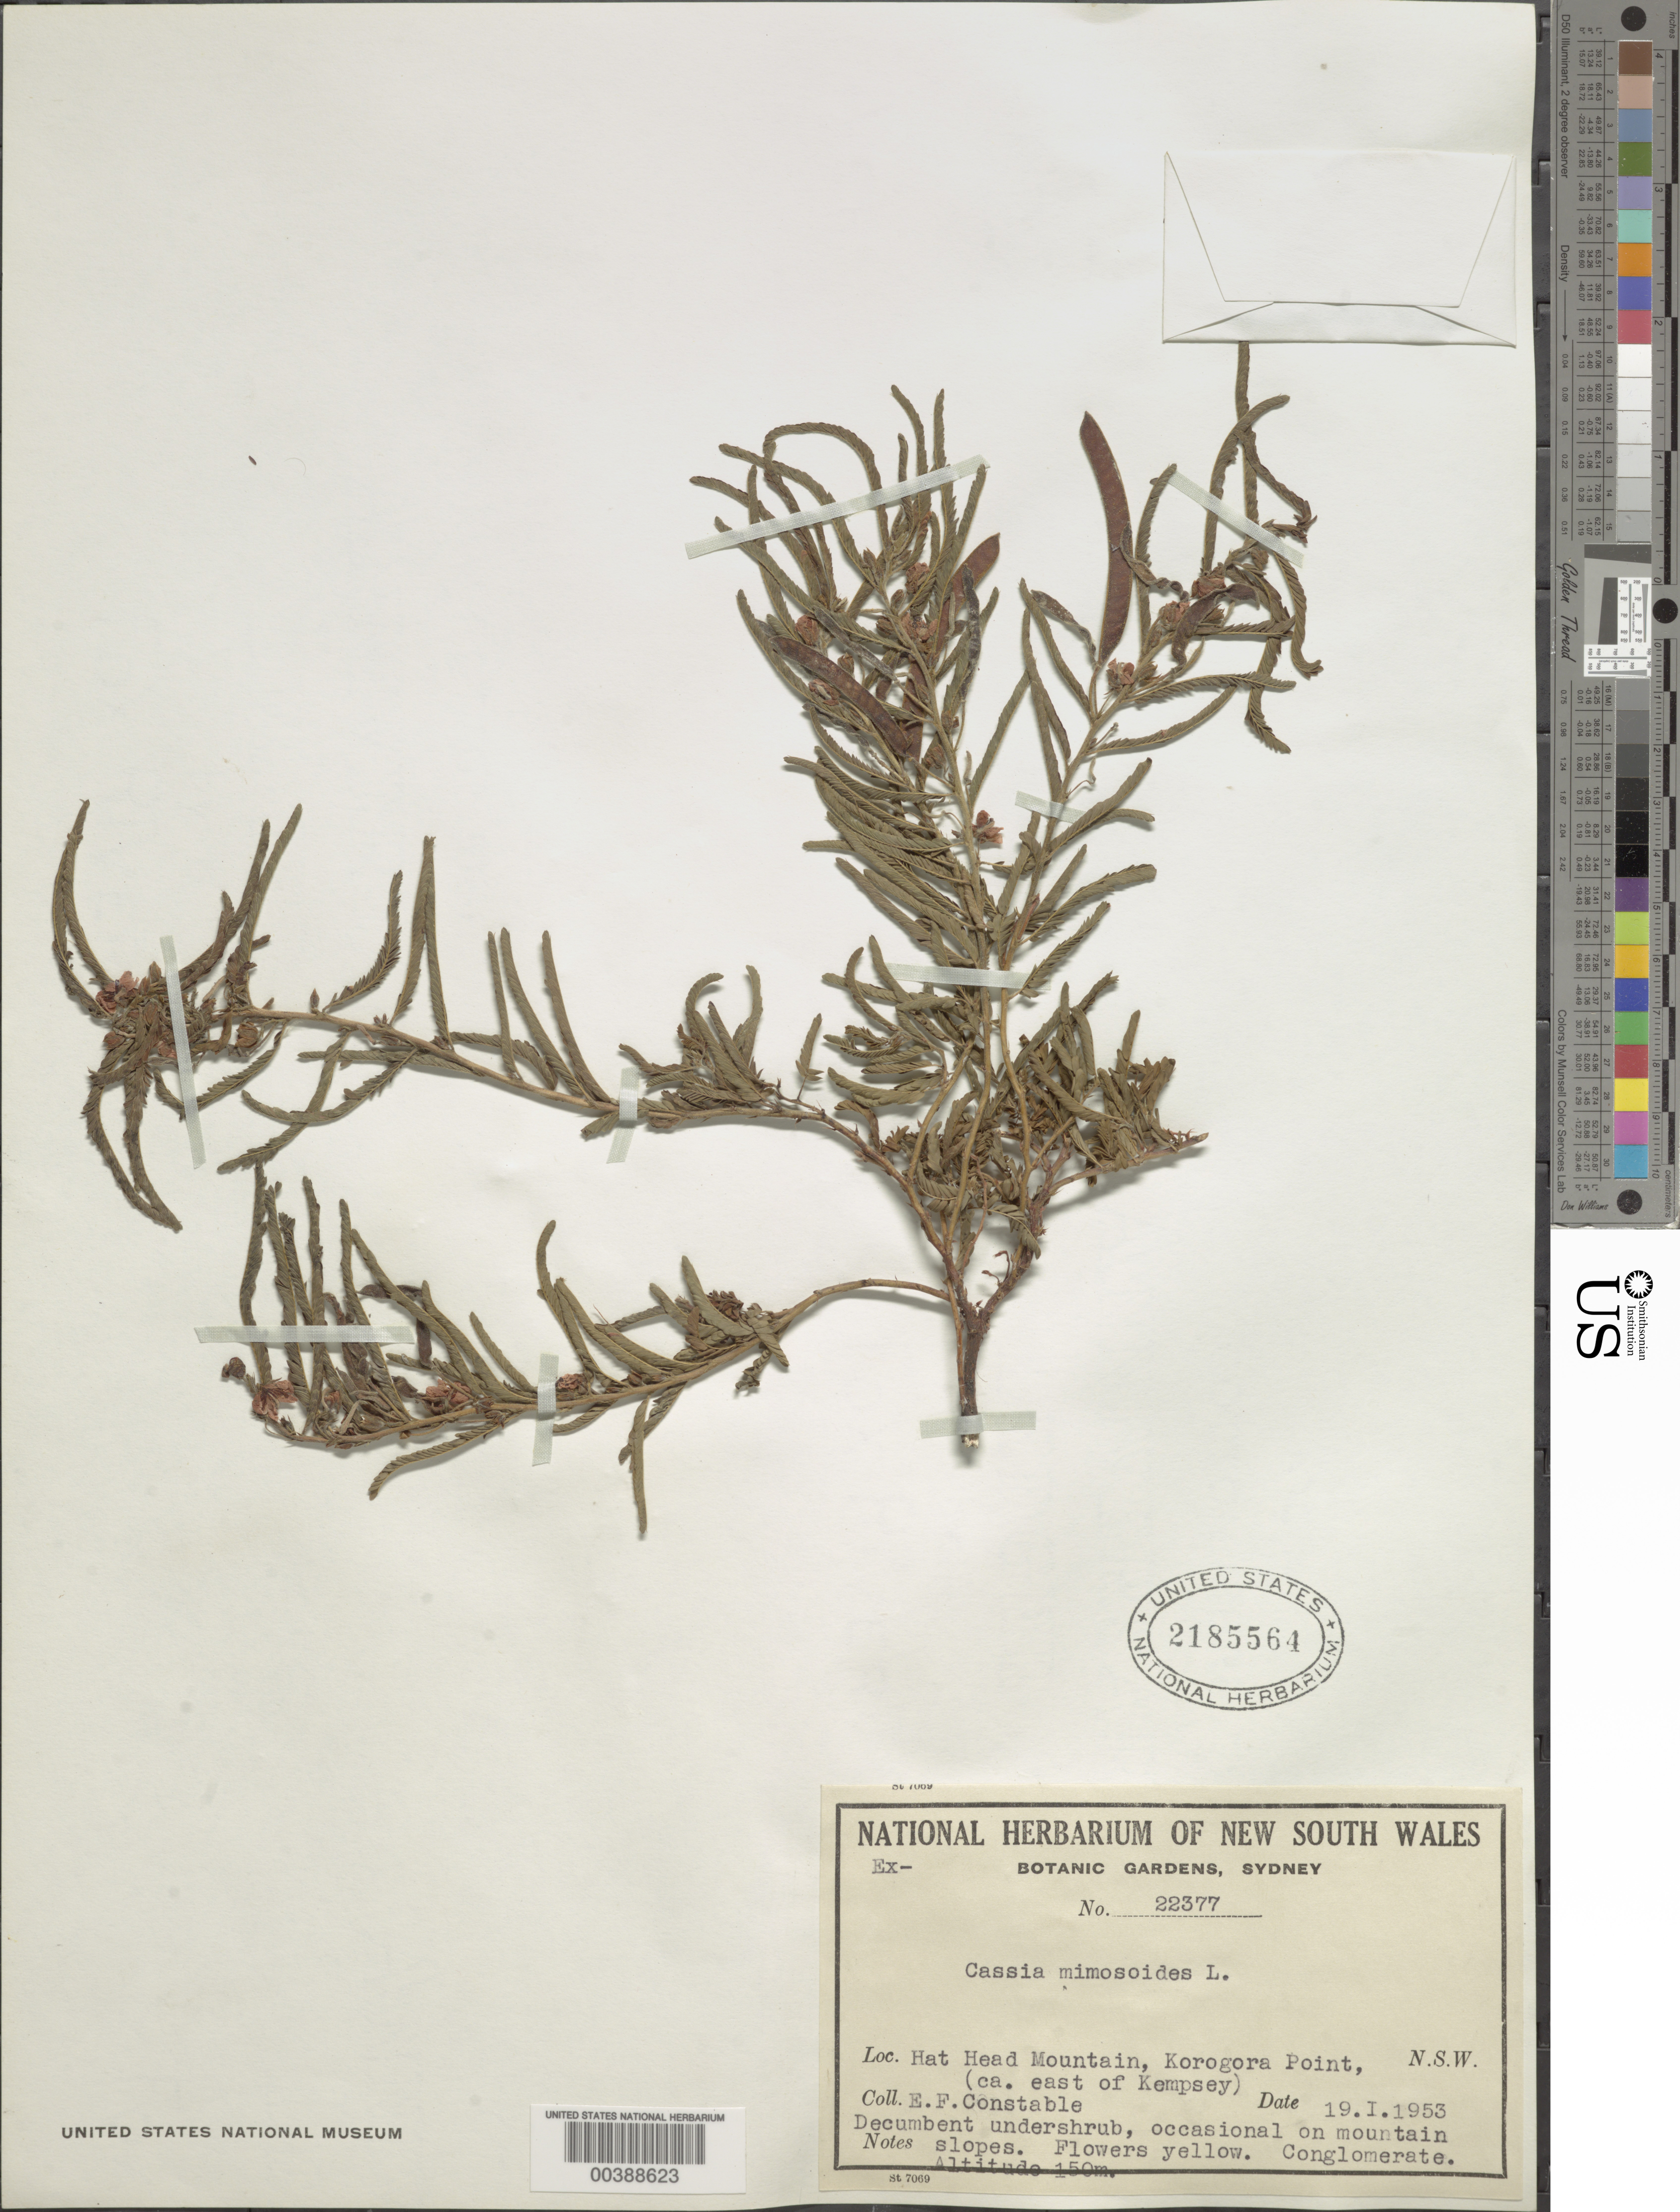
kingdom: Plantae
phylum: Tracheophyta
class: Magnoliopsida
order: Fabales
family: Fabaceae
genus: Chamaecrista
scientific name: Chamaecrista mimosoides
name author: (L.) Greene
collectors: E. F. Constable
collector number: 22377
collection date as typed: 19 Jan 1953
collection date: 1953-01-19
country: Australia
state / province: New South Wales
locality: Hat head mountain, korogora point, ca e of kempsey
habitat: On mountain slopes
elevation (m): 150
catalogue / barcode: US 2185564